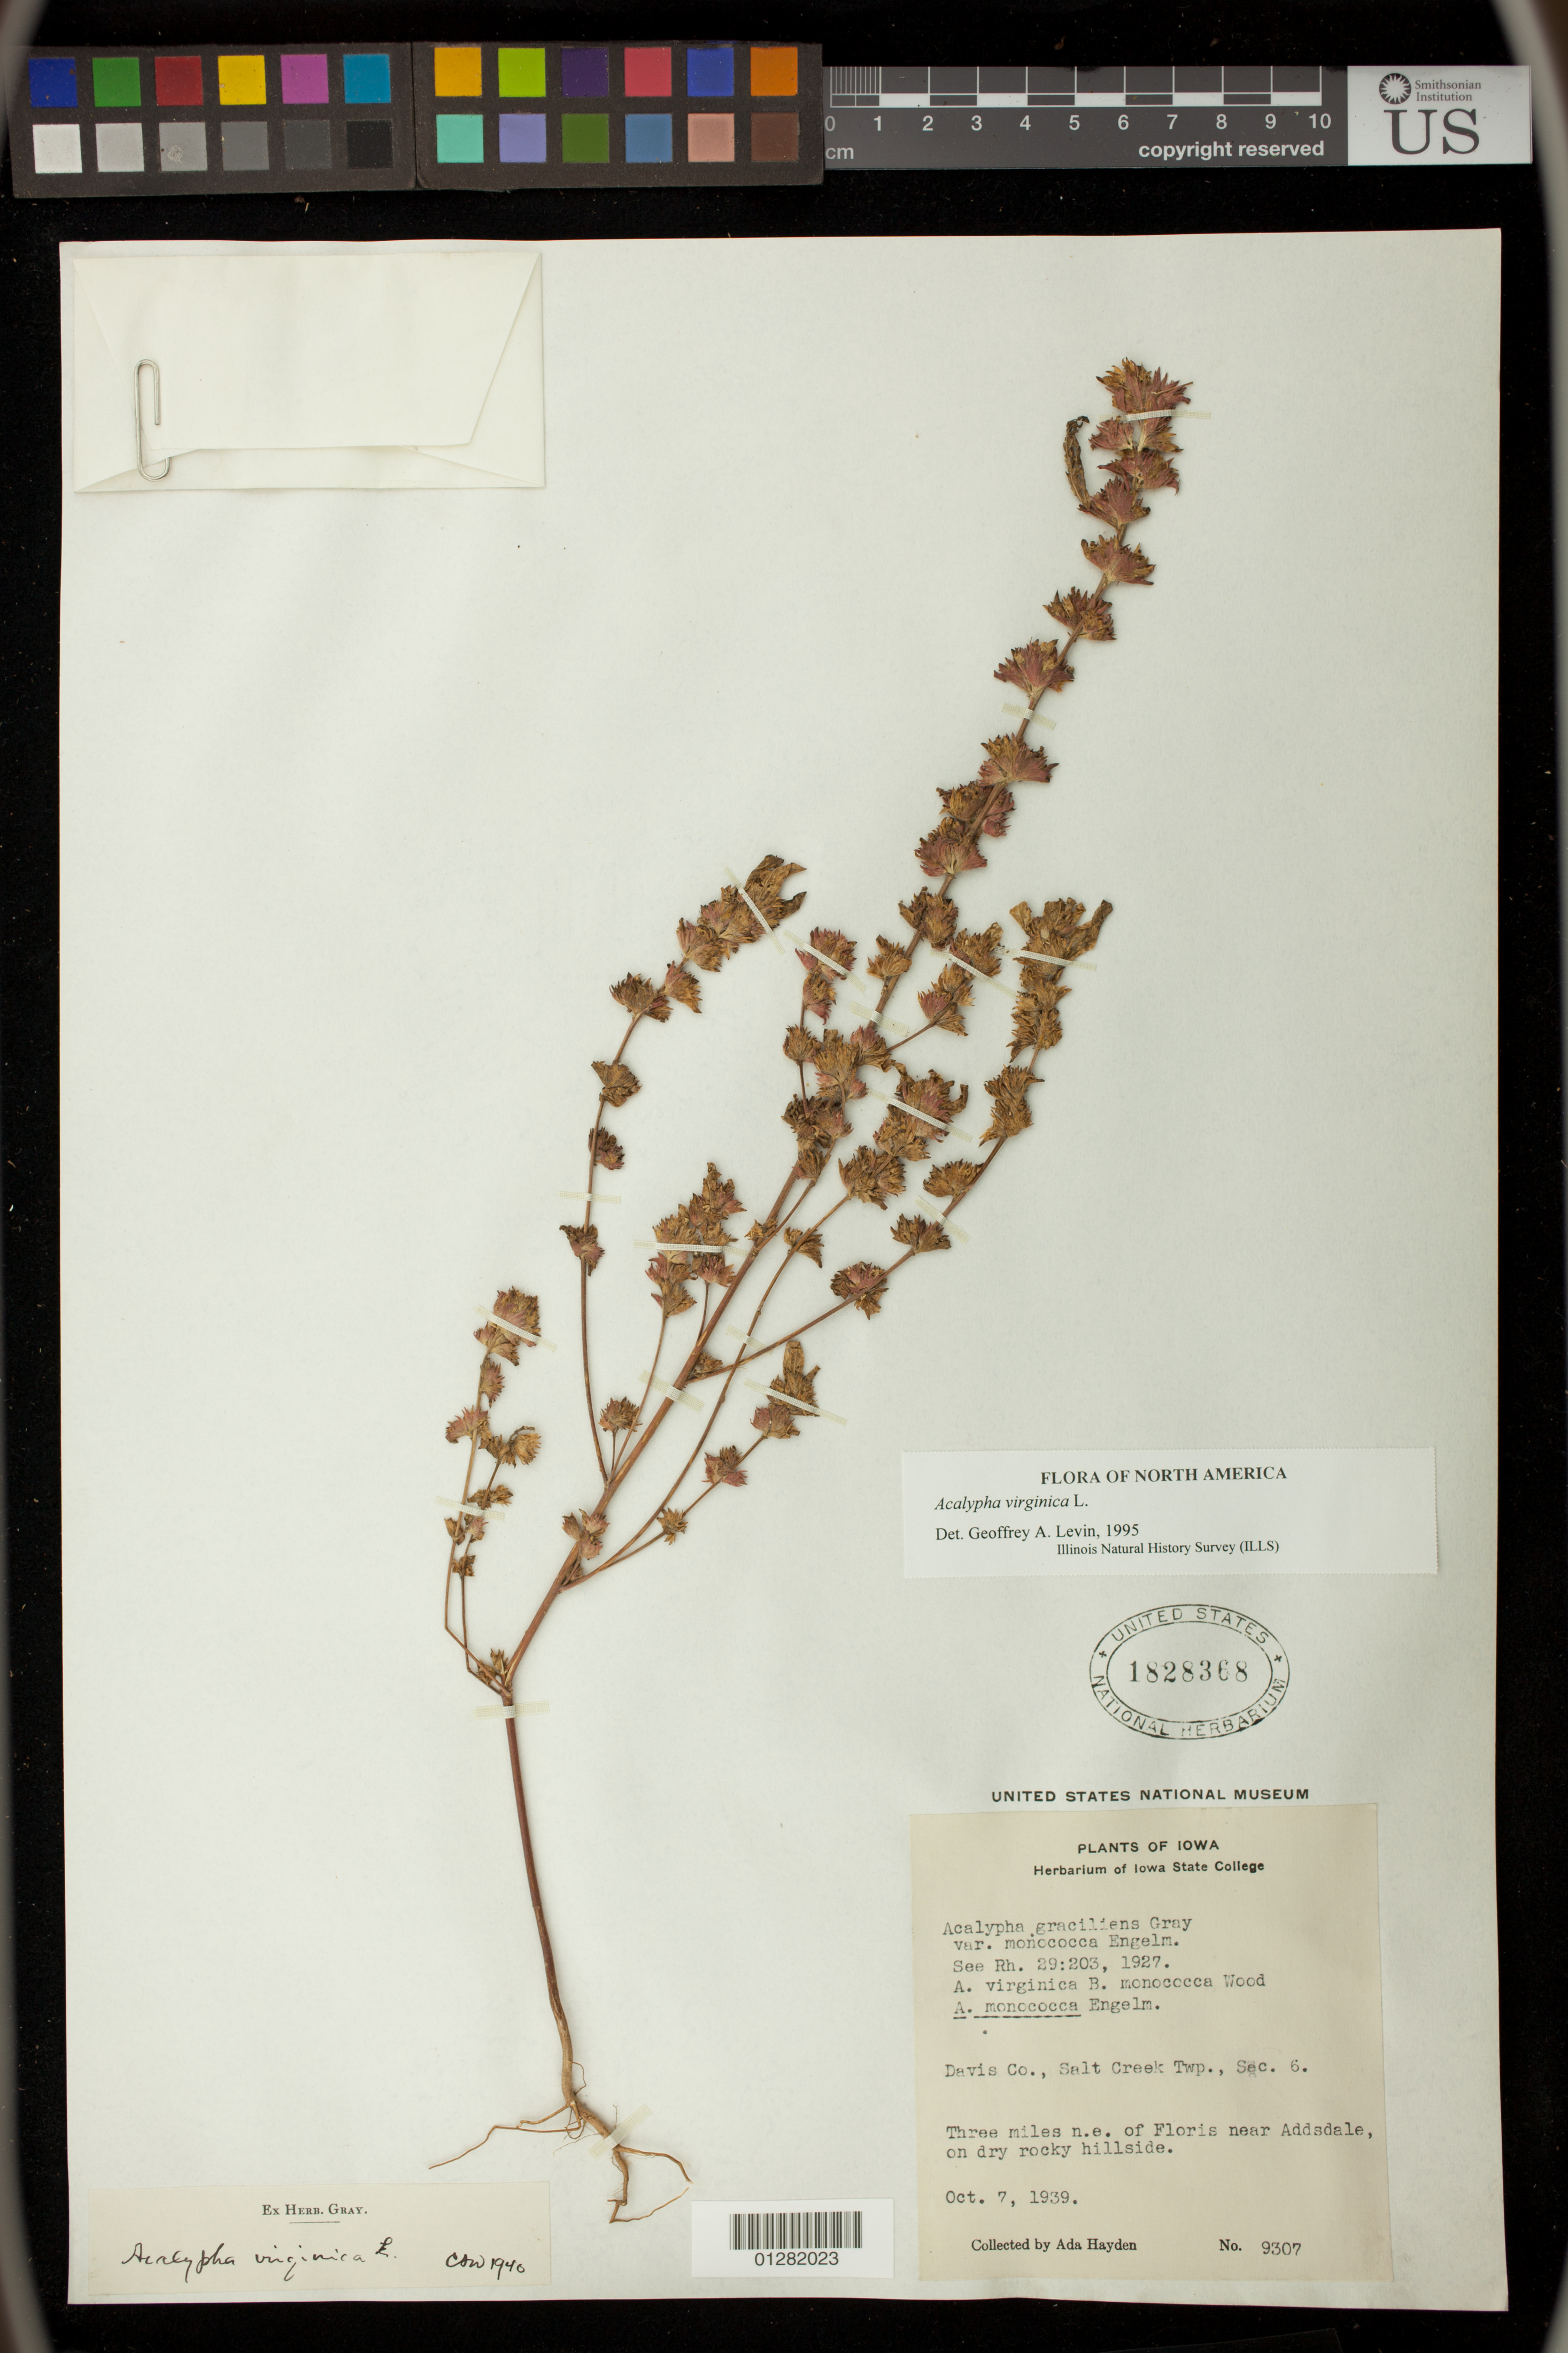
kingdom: Plantae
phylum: Tracheophyta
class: Magnoliopsida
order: Malpighiales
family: Euphorbiaceae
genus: Acalypha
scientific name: Acalypha virginica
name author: L.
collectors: Ada Hayden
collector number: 9307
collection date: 1939-10-07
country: United States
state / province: Iowa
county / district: Davis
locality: Salt Creek Twp., Sec. 6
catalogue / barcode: US 1828368